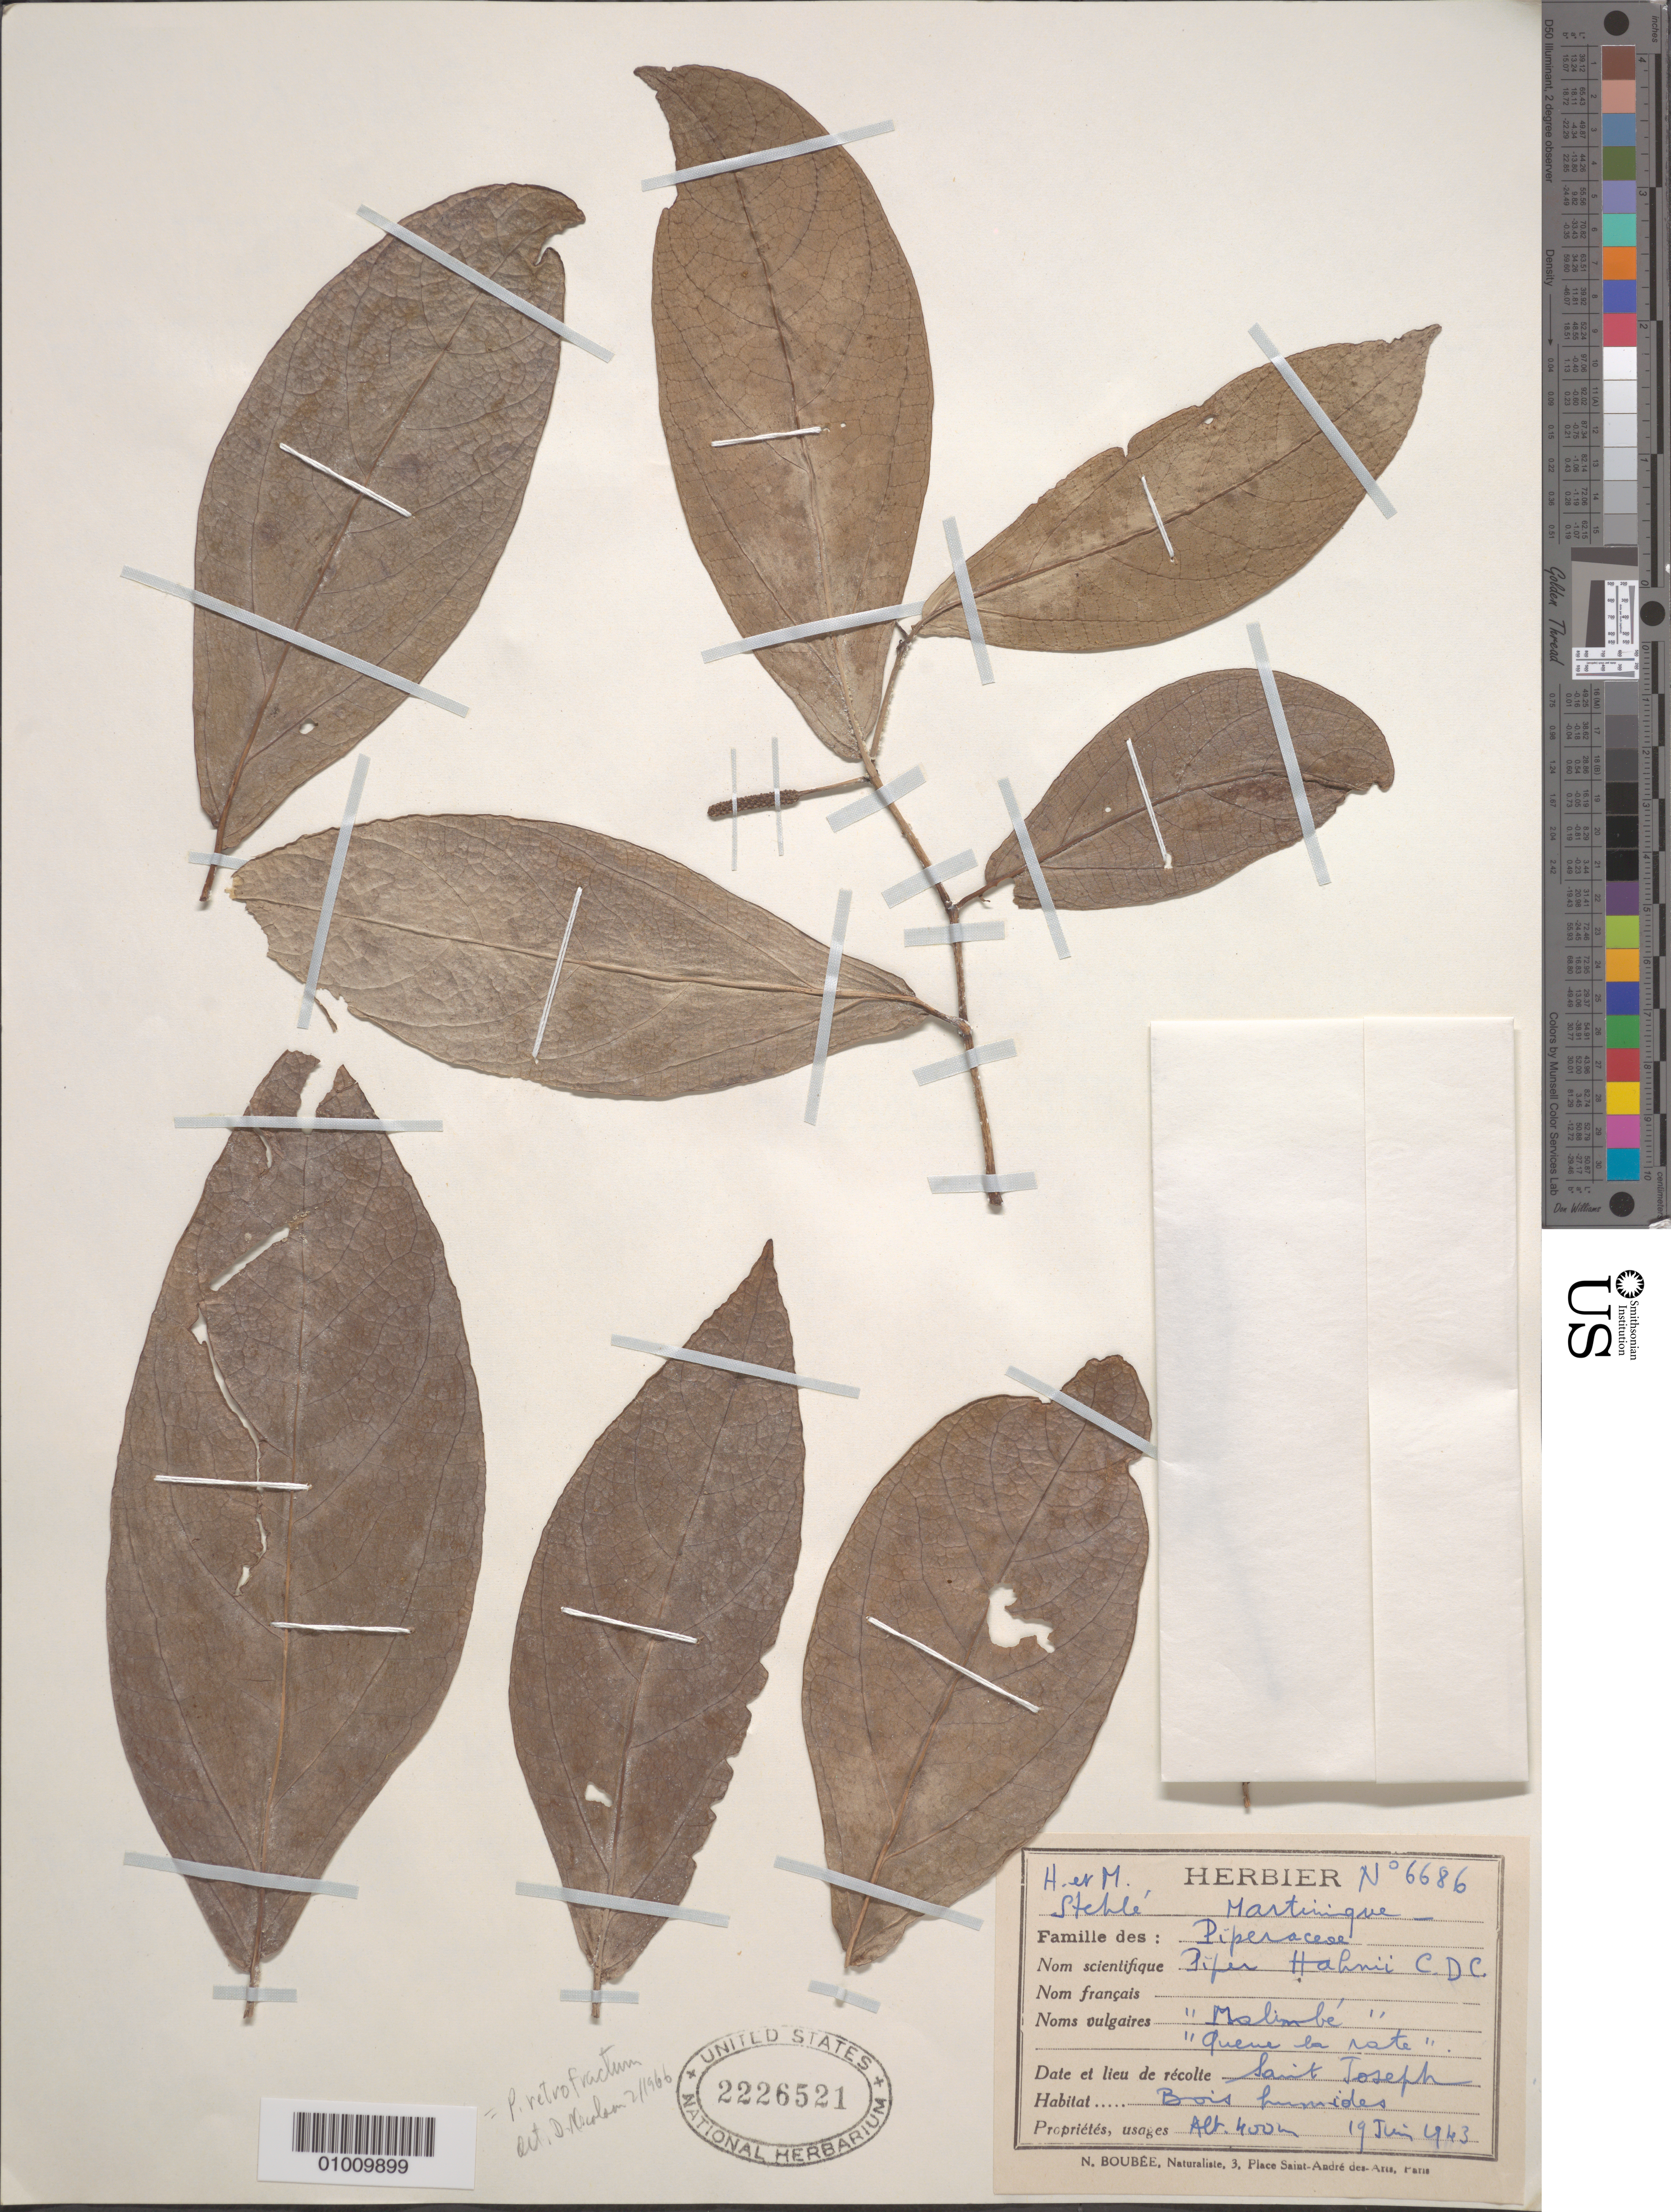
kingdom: Plantae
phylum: Tracheophyta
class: Magnoliopsida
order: Piperales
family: Piperaceae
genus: Piper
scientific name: Piper retrofractum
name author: Vahl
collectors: H. Stehlé & M. Stehlé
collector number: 6686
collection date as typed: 19 Jul 1943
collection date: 1943-07-19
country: Martinique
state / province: Fort-de-France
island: Martinique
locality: Humid.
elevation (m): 400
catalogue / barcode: US 2226521